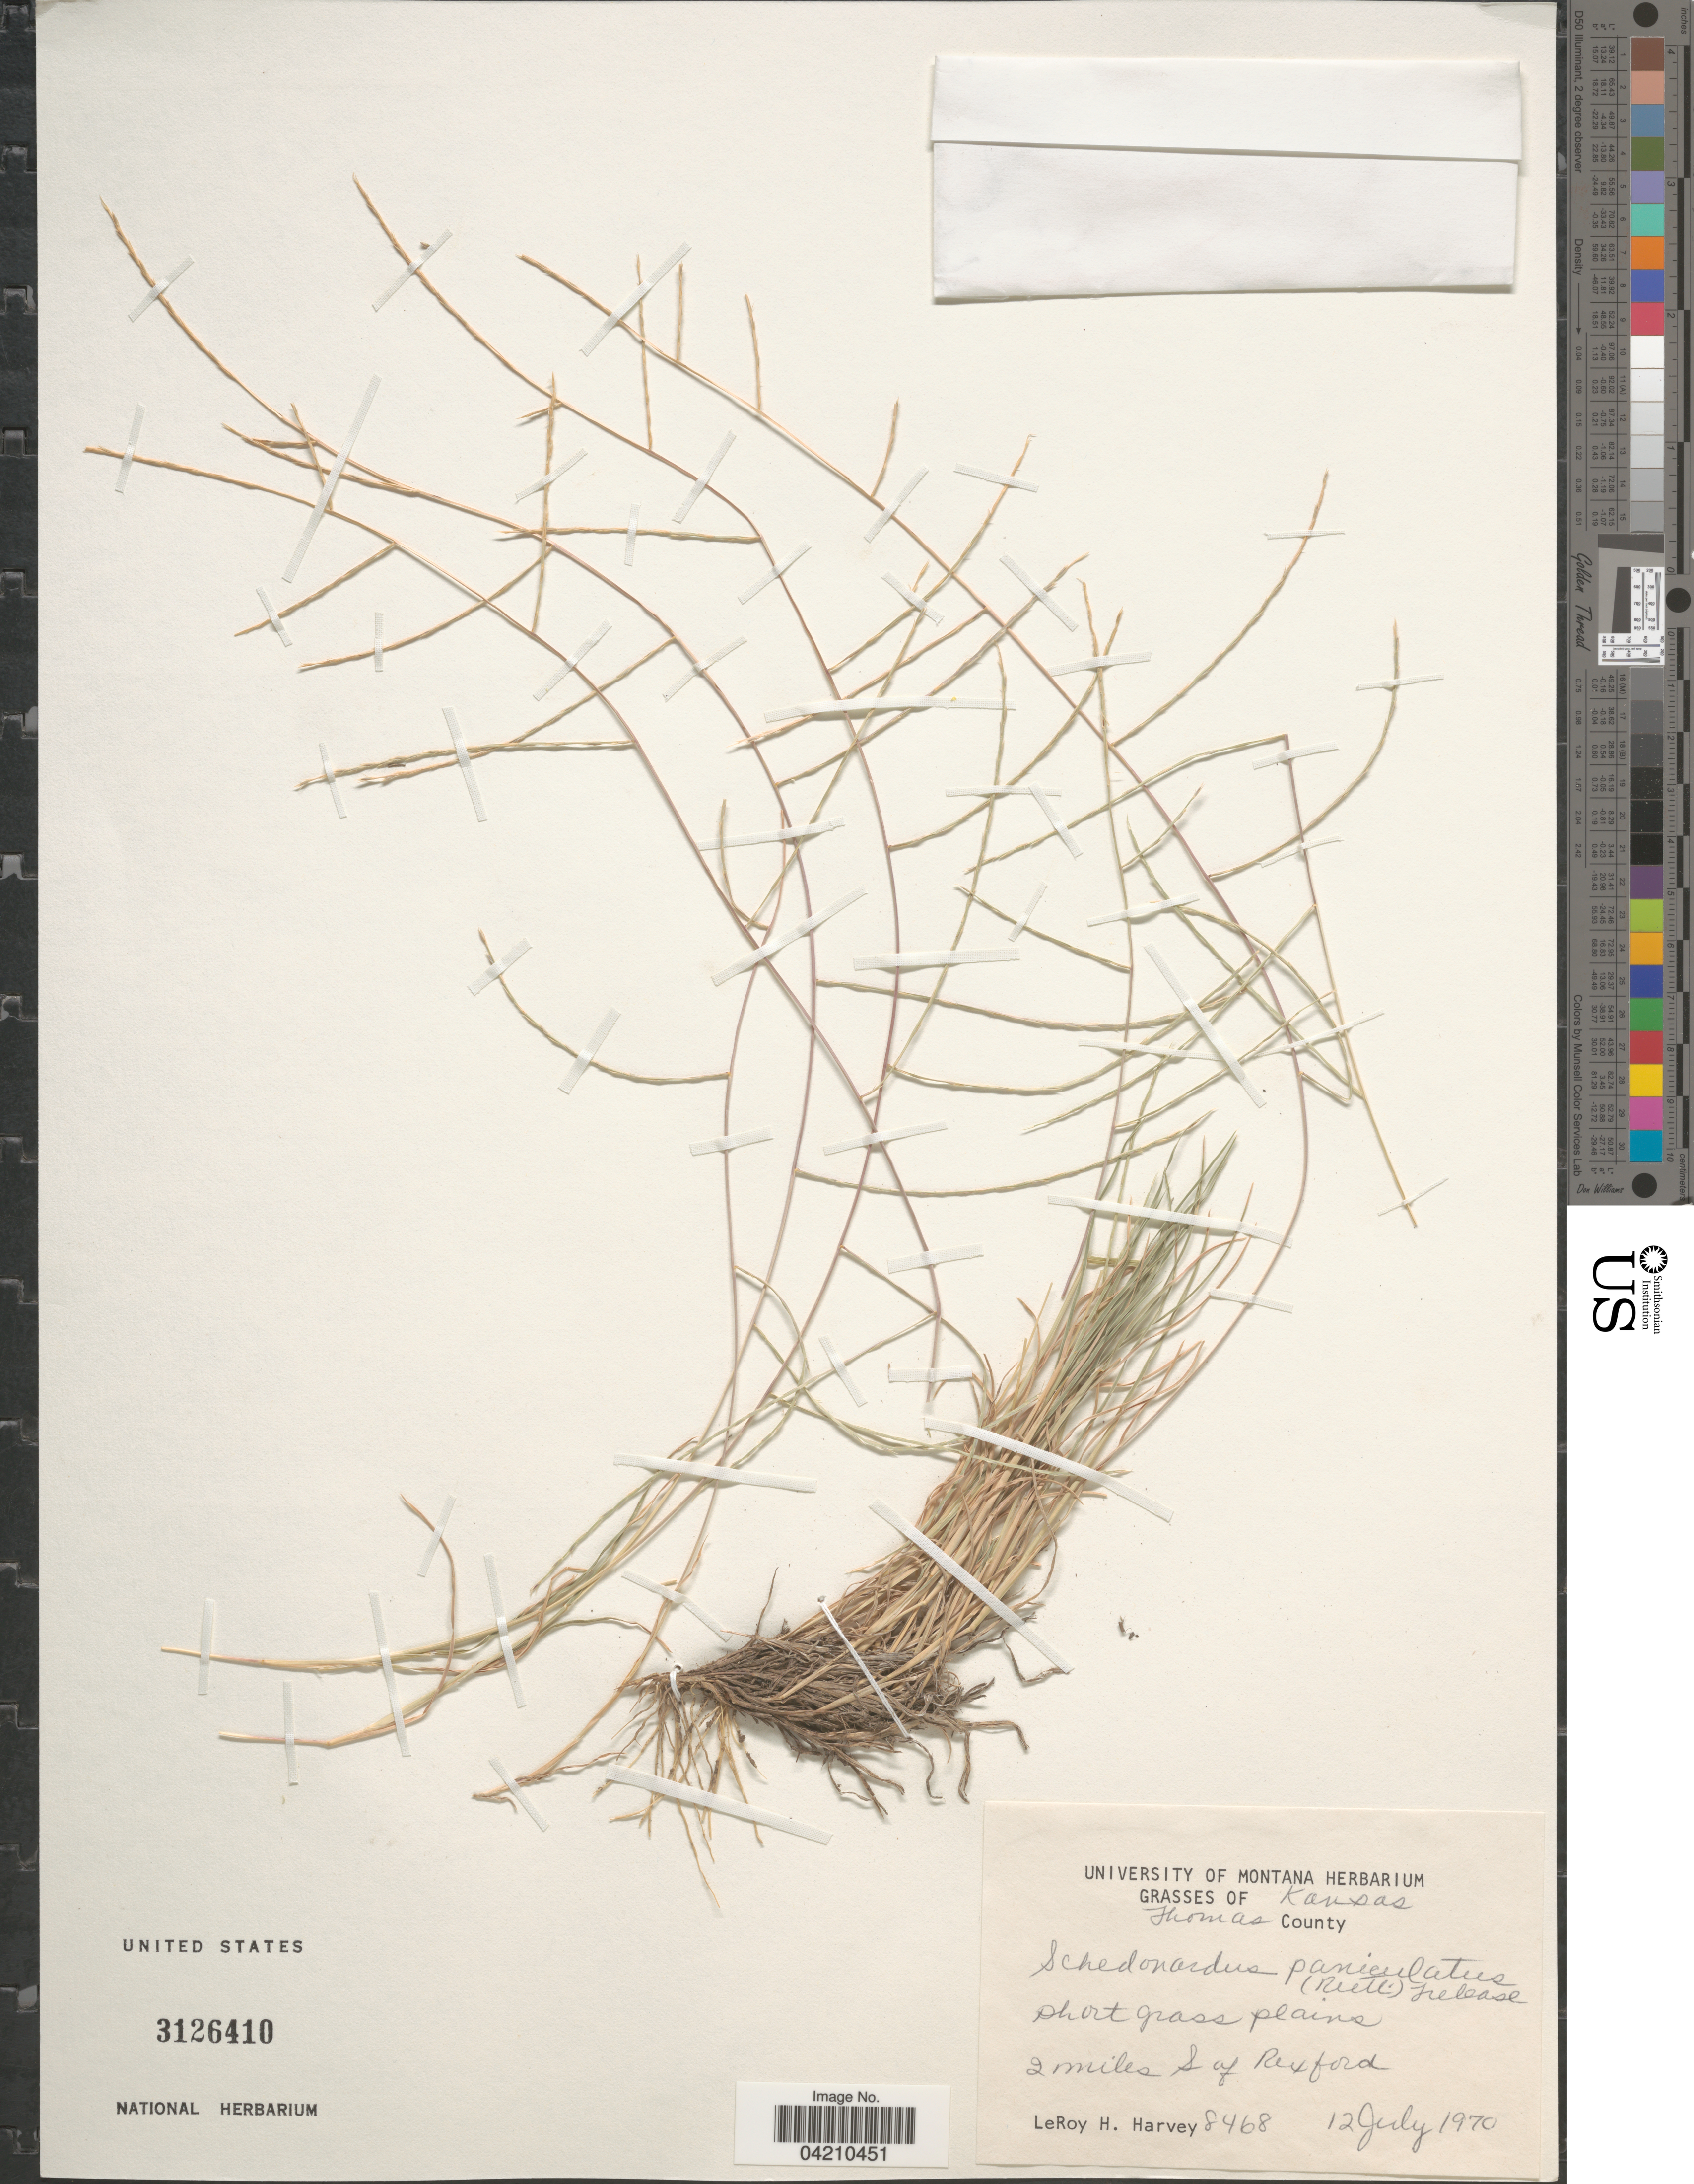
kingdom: Plantae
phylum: Tracheophyta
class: Liliopsida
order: Poales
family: Poaceae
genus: Muhlenbergia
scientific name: Muhlenbergia paniculata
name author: (Nutt.) Columbus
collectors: L. H. Harvey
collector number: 8468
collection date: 1970-07-12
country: United States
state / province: Kansas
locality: Thomas County. 2 miles S of Rexford.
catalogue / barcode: US 3126410